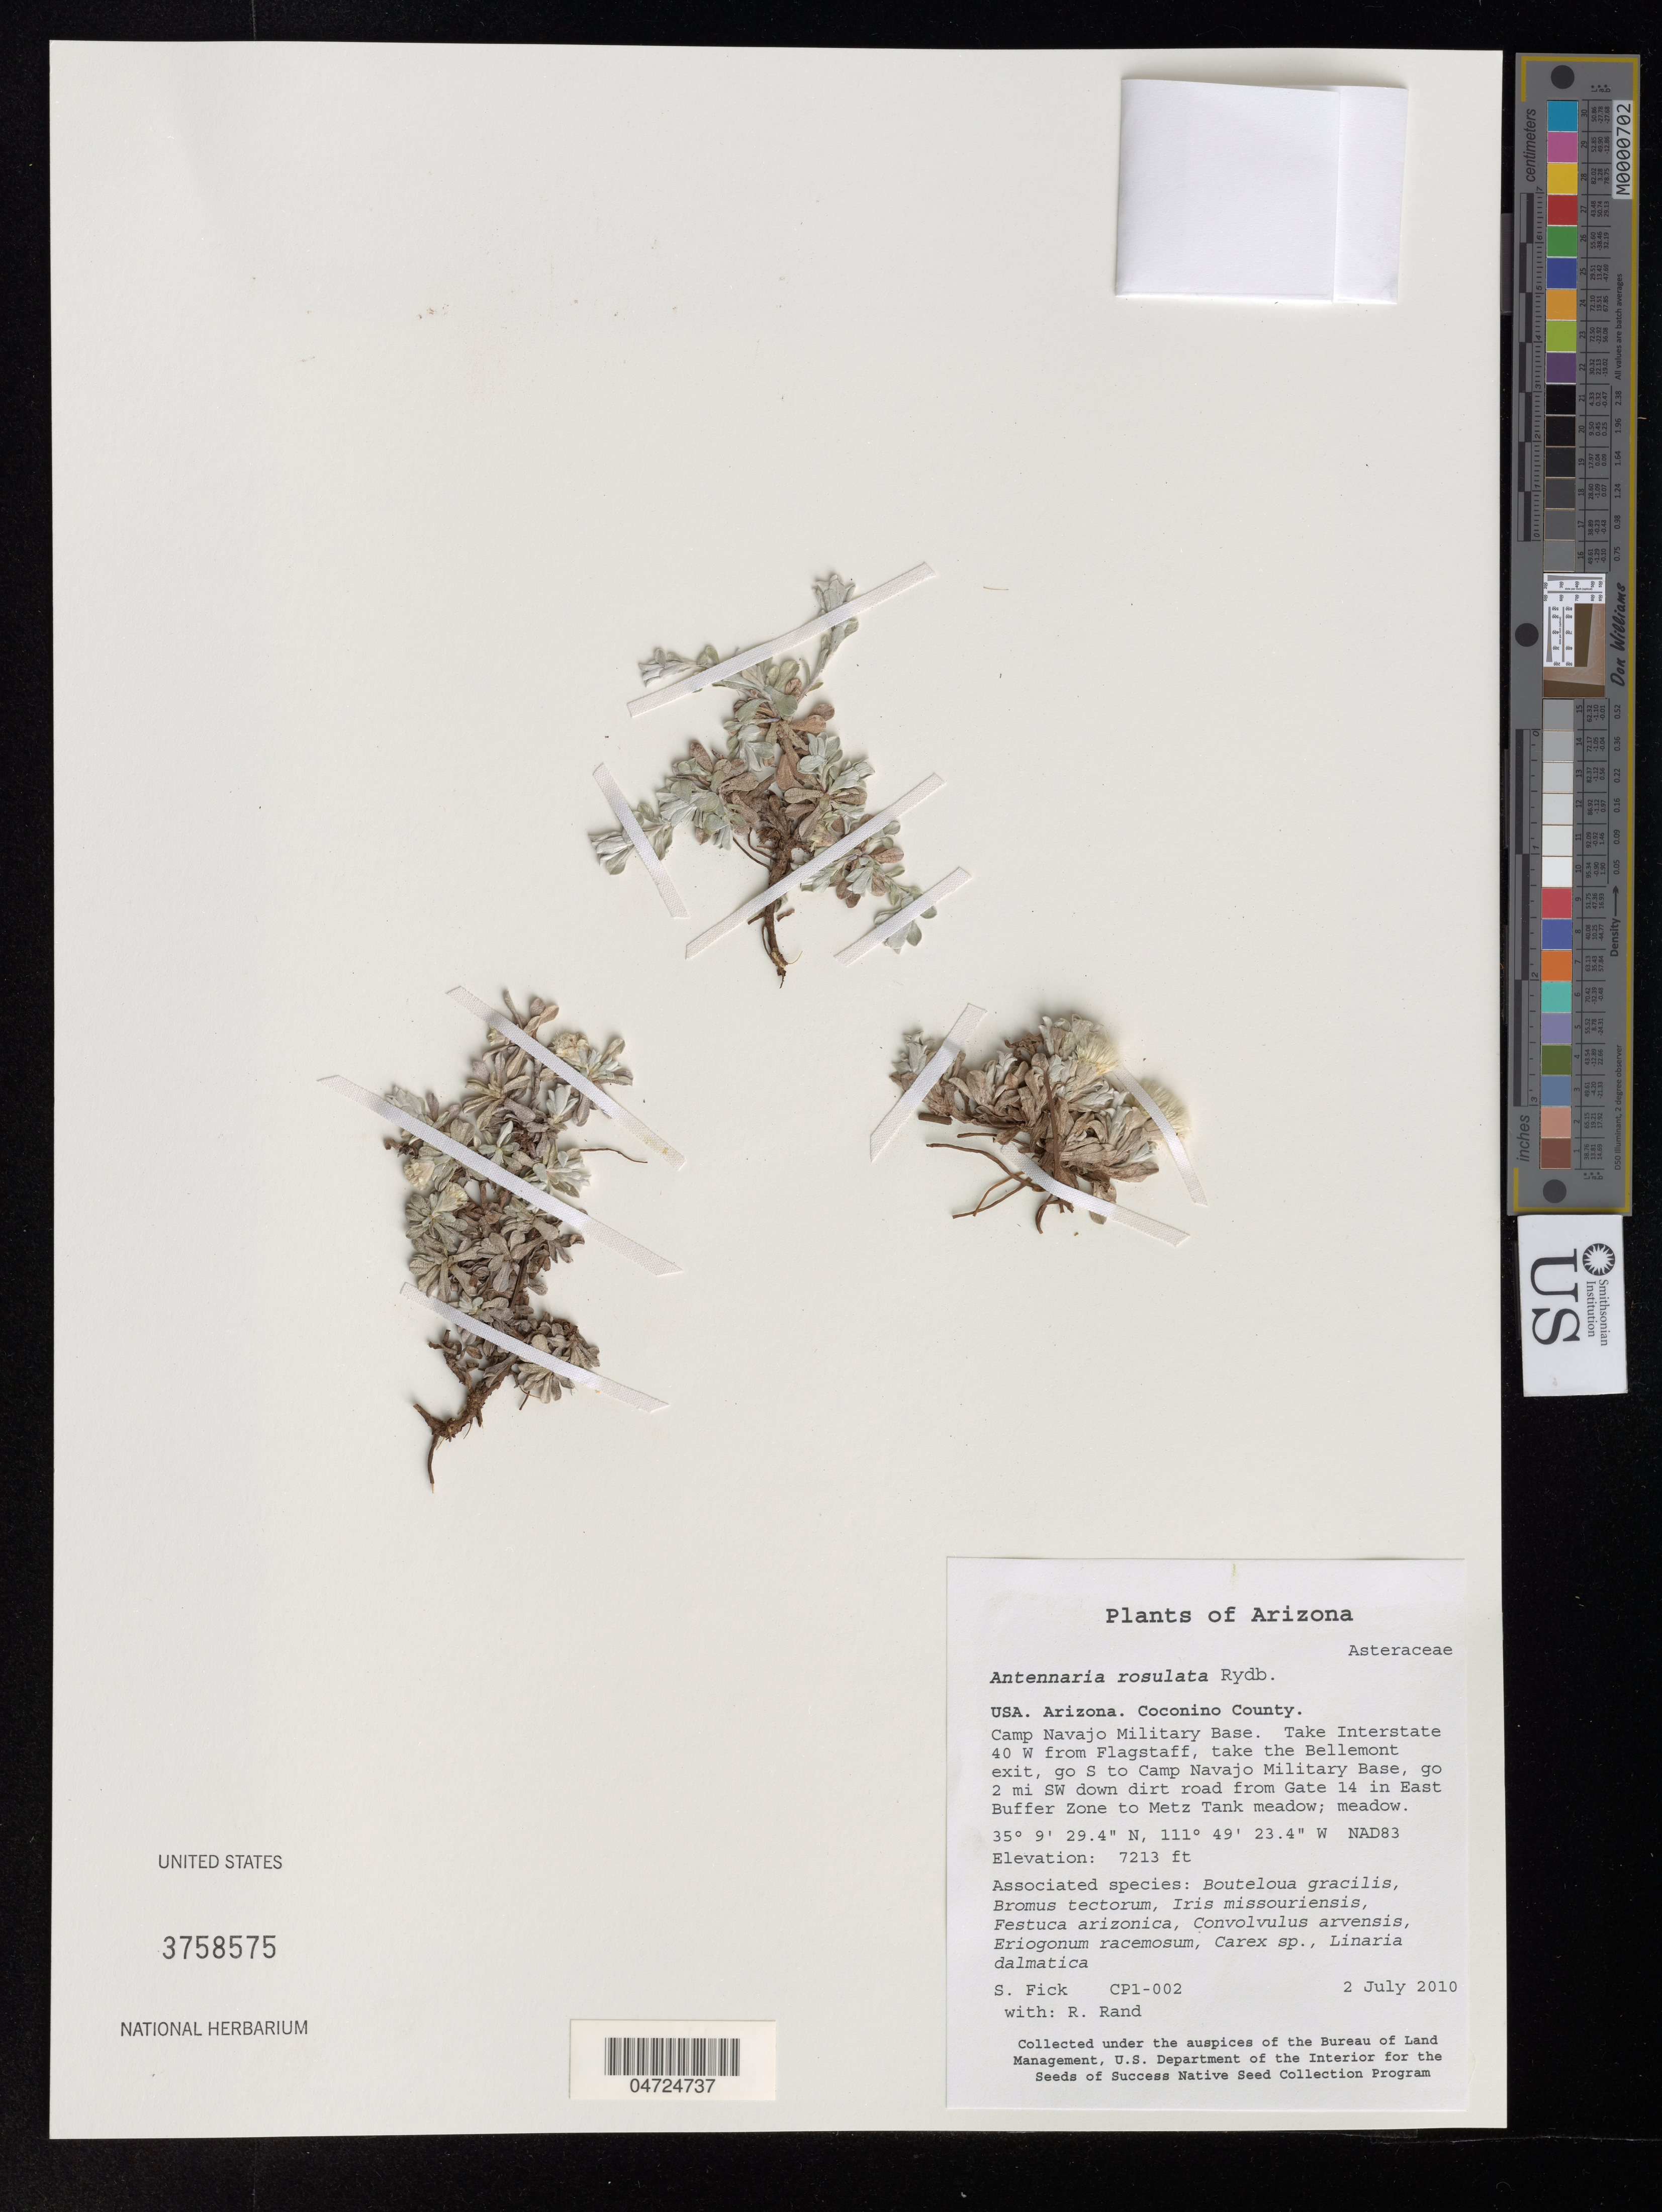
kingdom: Plantae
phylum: Tracheophyta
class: Magnoliopsida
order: Asterales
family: Asteraceae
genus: Antennaria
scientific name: Antennaria rosulata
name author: Rydb.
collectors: S. Fick & R. Rand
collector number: CP1-002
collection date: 2010-07-02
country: United States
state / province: Arizona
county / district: Coconino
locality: Coconino County. Camp Navajo Military Base. Take Interstate 40 W from Flagstaff, take the Bellemont exit, go S to Camp Navajo Military Base, go 2 mi SW down dirt road from Gate 14 in East Buffer Zone to Metz Tank; meadow. NAD83.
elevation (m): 2199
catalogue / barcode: US 3758575